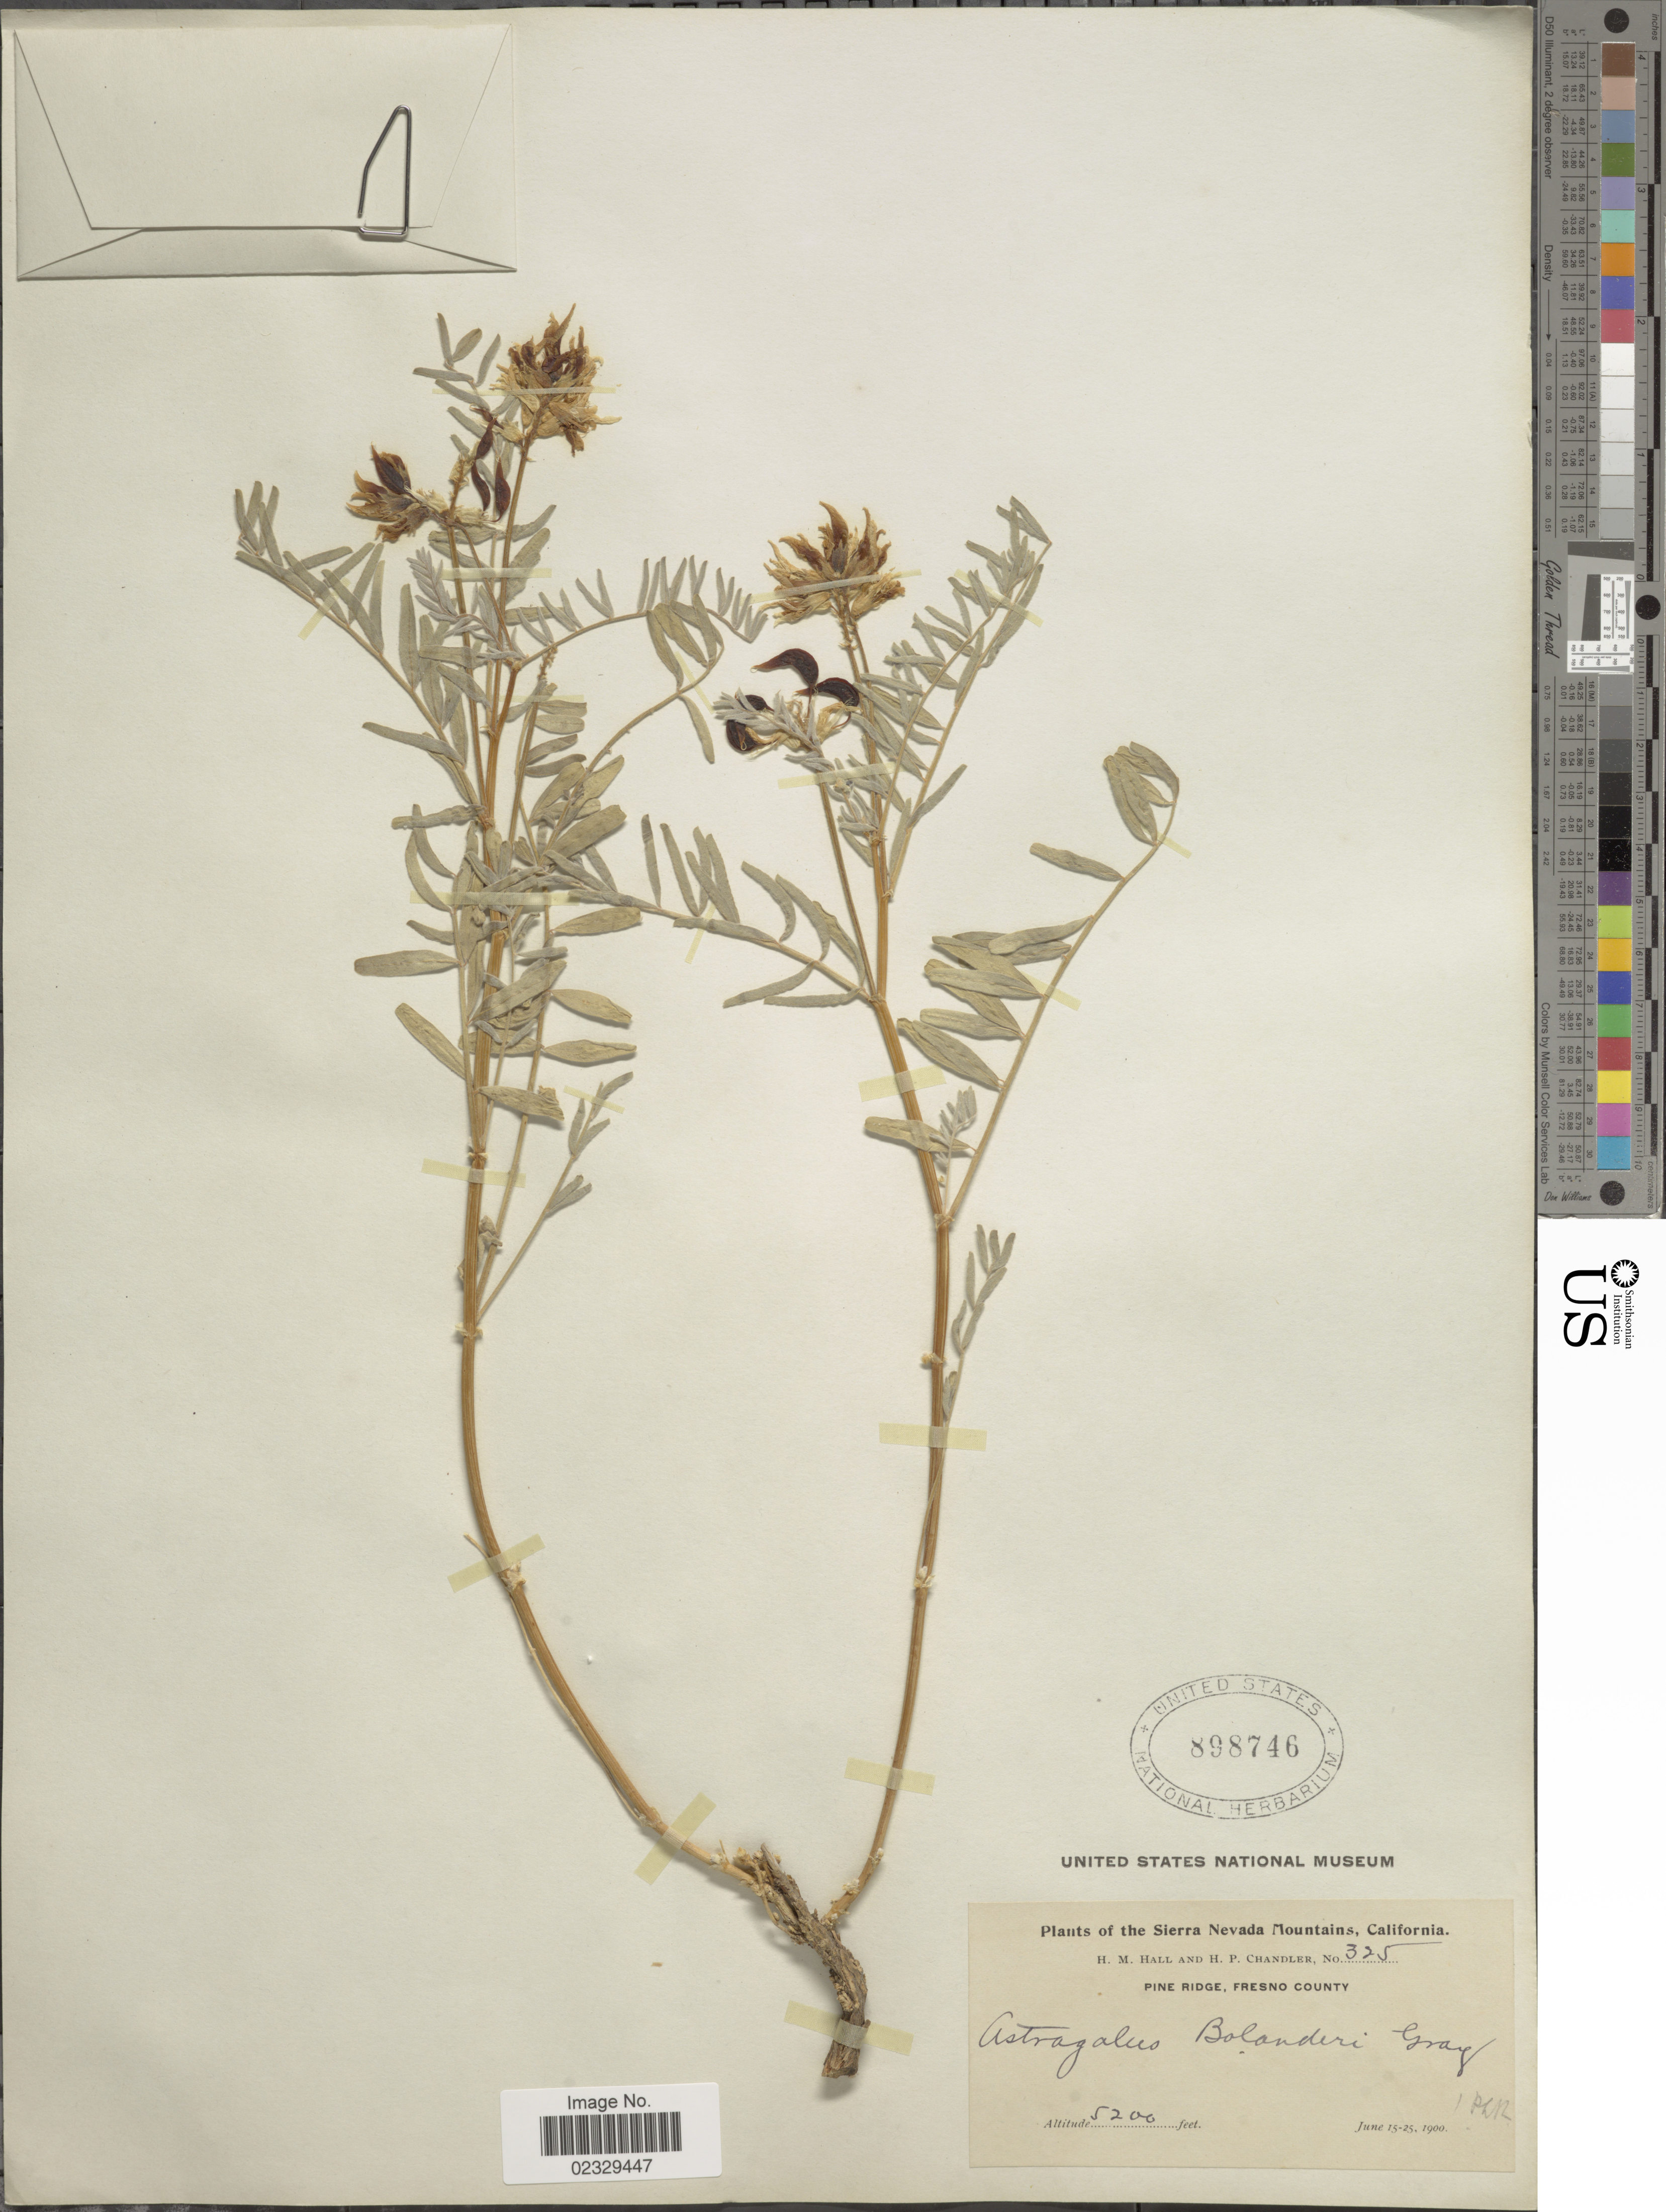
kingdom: Plantae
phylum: Tracheophyta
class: Magnoliopsida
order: Fabales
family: Fabaceae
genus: Astragalus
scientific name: Astragalus bolanderi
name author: A. Gray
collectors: H. M. Hall & H. Chandler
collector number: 325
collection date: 1900-06-15/1900-06-25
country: United States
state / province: California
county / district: Fresno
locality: The Sierra Nevada Mountains, Pine Ridge, Fresno County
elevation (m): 1585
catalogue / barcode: US 898746